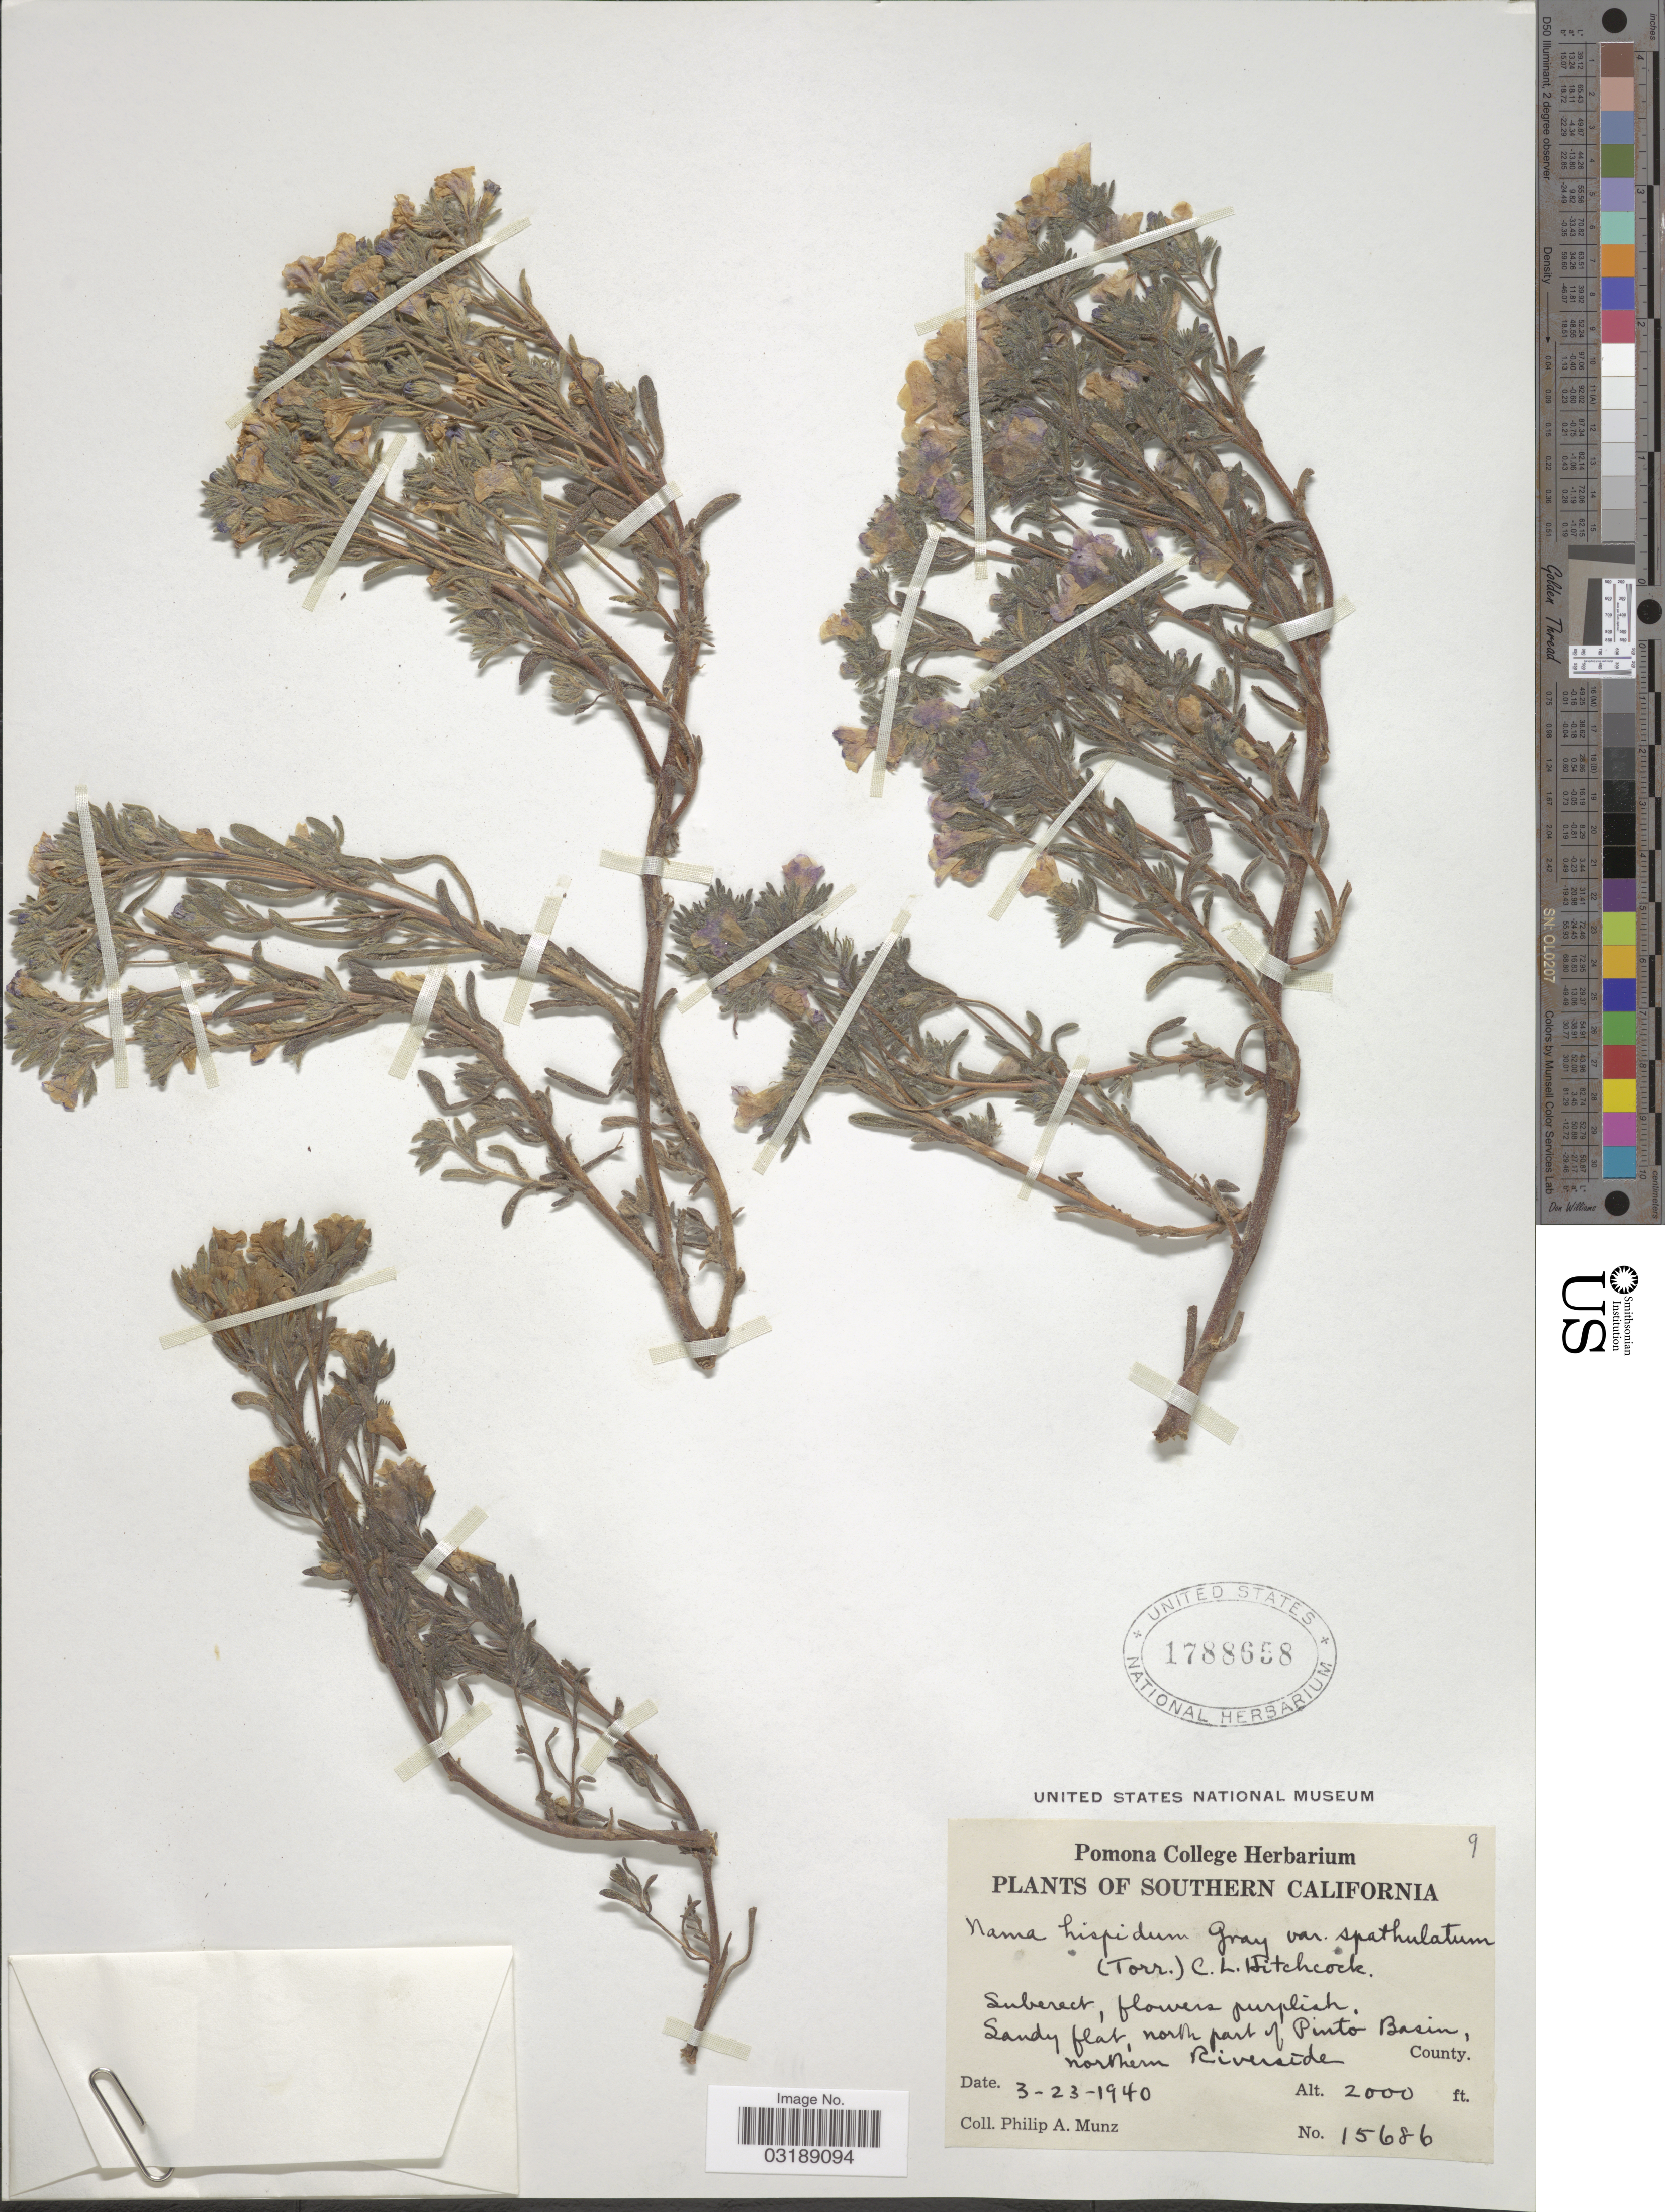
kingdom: Plantae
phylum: Tracheophyta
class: Magnoliopsida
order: Boraginales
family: Namaceae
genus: Nama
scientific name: Nama hispida var. spathulatum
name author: (Torr.) C.L. Hitchc.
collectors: P. A. Munz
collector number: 15686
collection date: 1940-03-23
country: United States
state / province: California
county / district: Riverside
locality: Southern California, Sandy flat, north part of Pinto Basin, northern Riverside County.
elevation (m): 610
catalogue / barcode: US 1788658